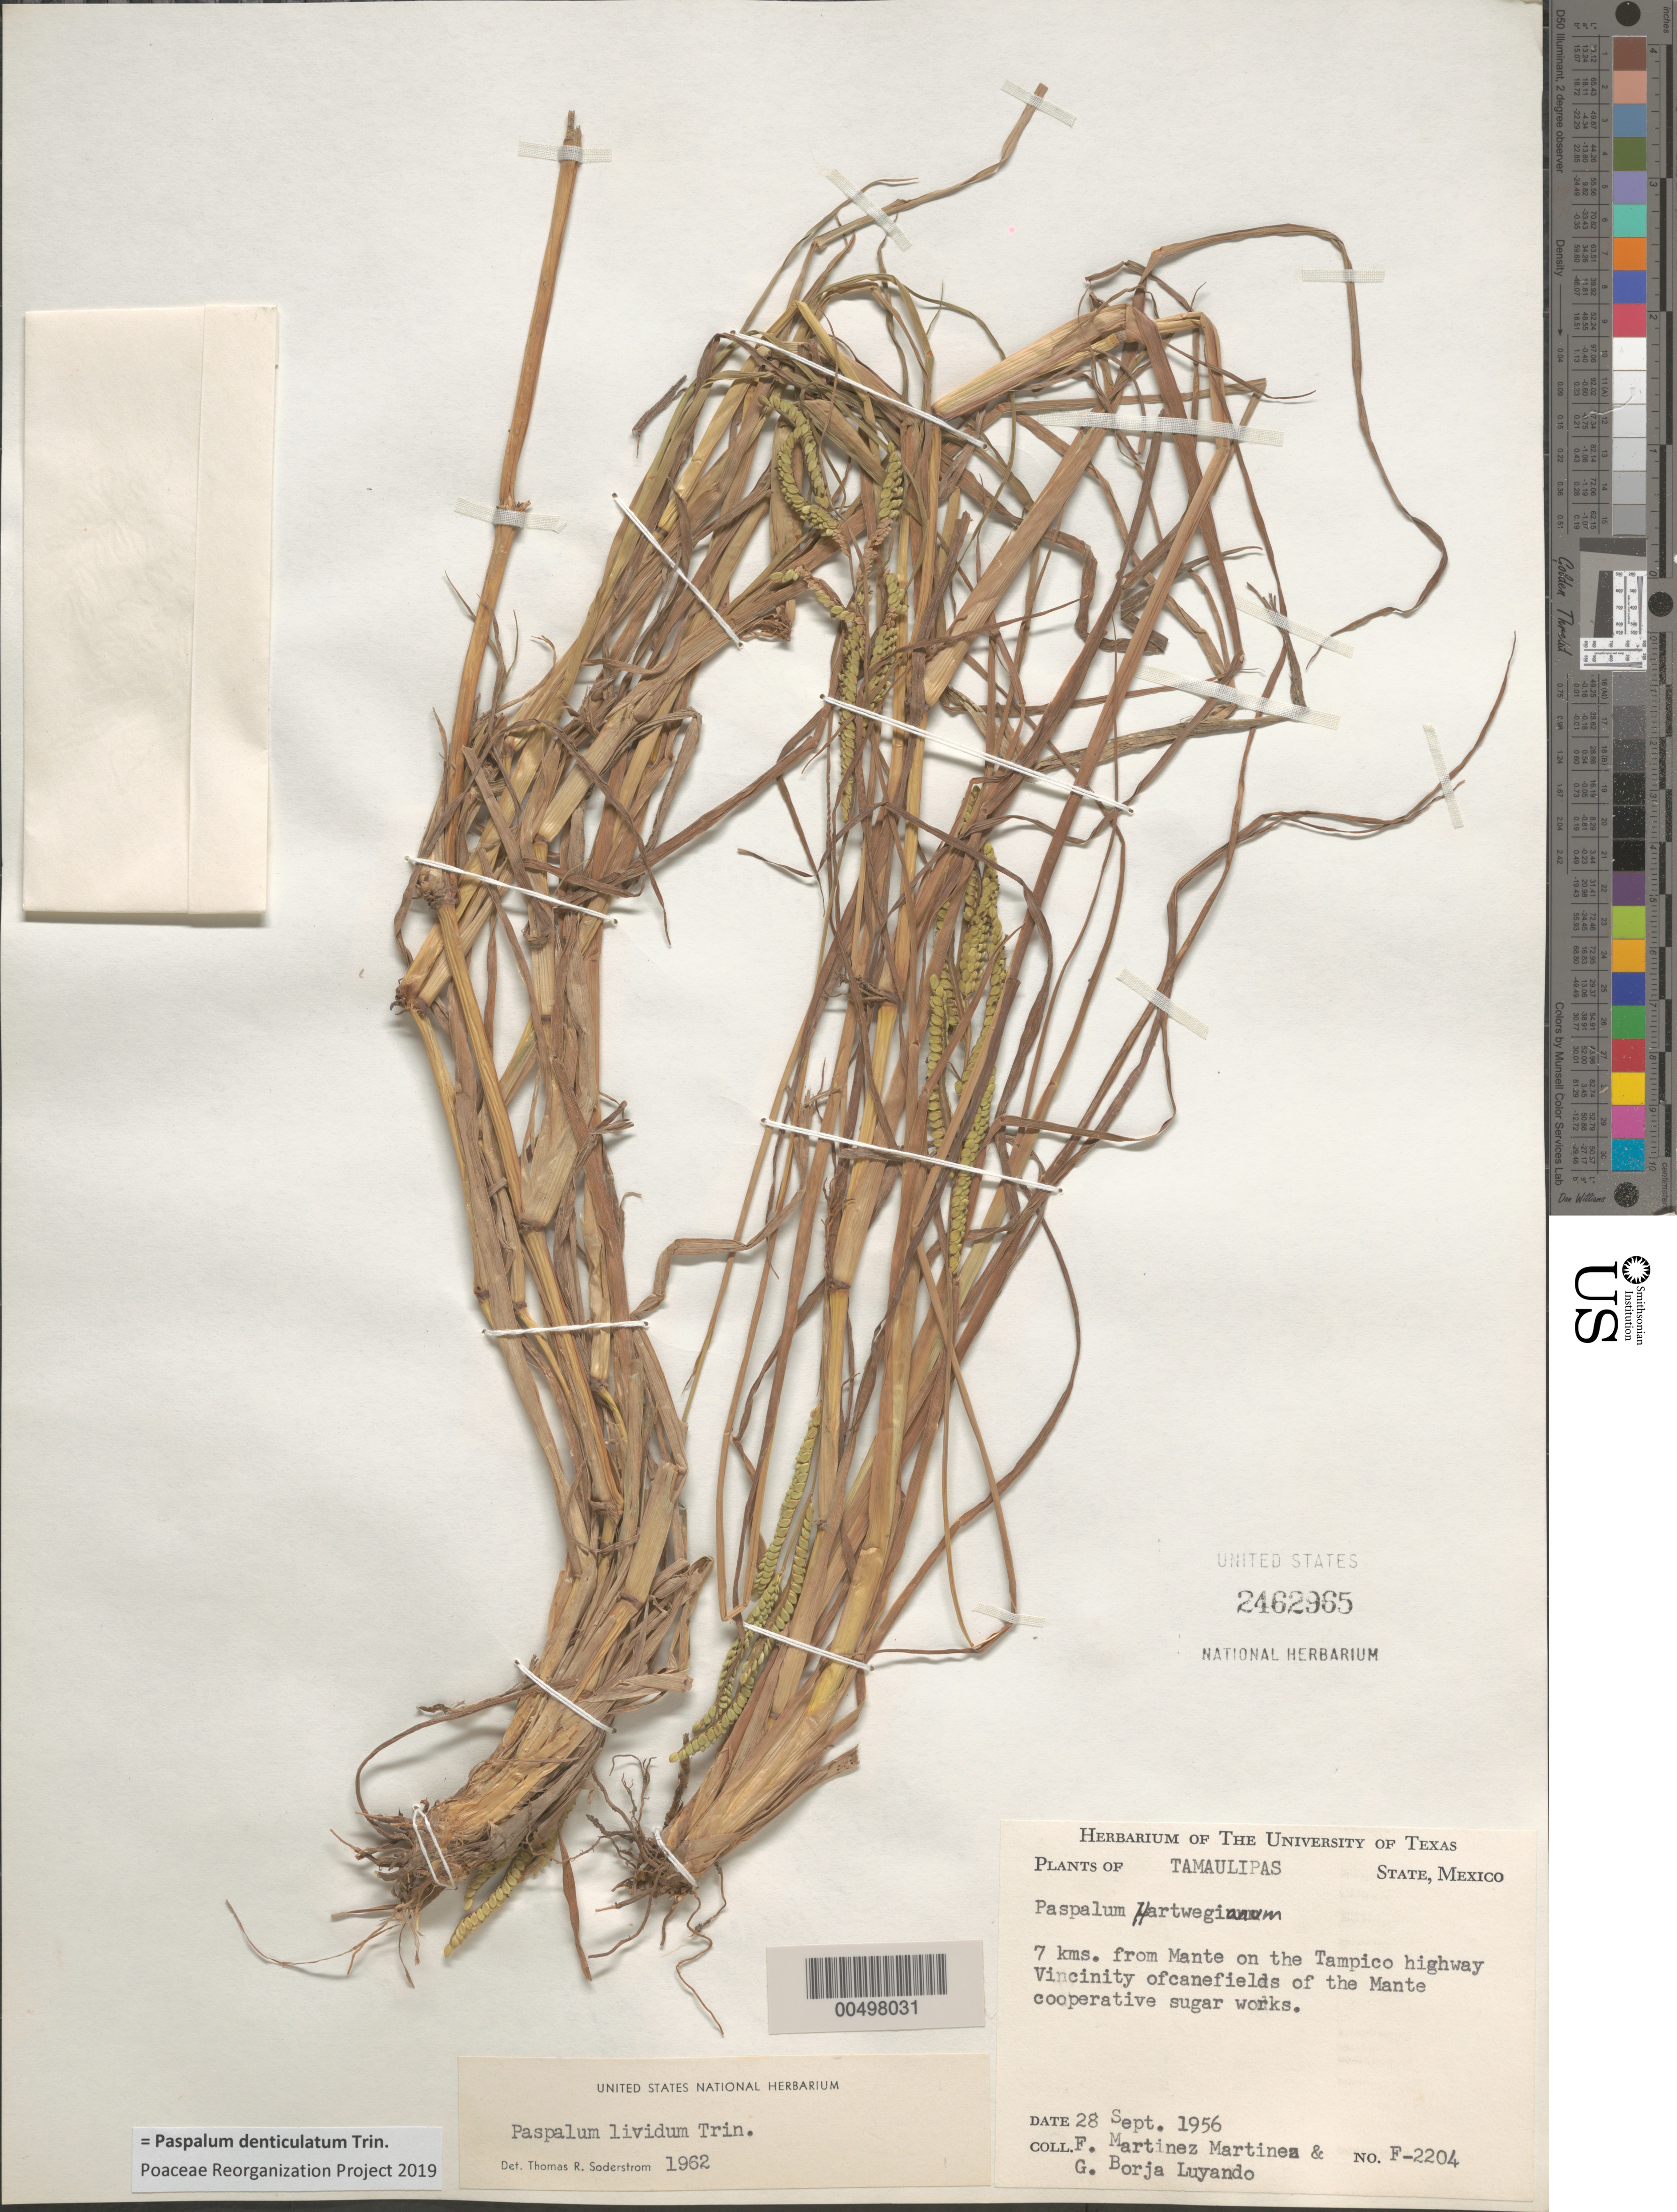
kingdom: Plantae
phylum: Tracheophyta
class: Liliopsida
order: Poales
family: Poaceae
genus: Paspalum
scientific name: Paspalum lividum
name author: Trin. in Schltdl.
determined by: Soderstrom, T. R.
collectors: F. Martinez-M. & G. Borja-Luyando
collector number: F-2204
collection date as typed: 28 Sep 1956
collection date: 1956-09-28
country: Mexico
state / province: Tamaulipas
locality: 7 km from Mante on the Tampico hwy, vicinity of the Mante Cooperative Sugar Works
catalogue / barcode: US 2462965